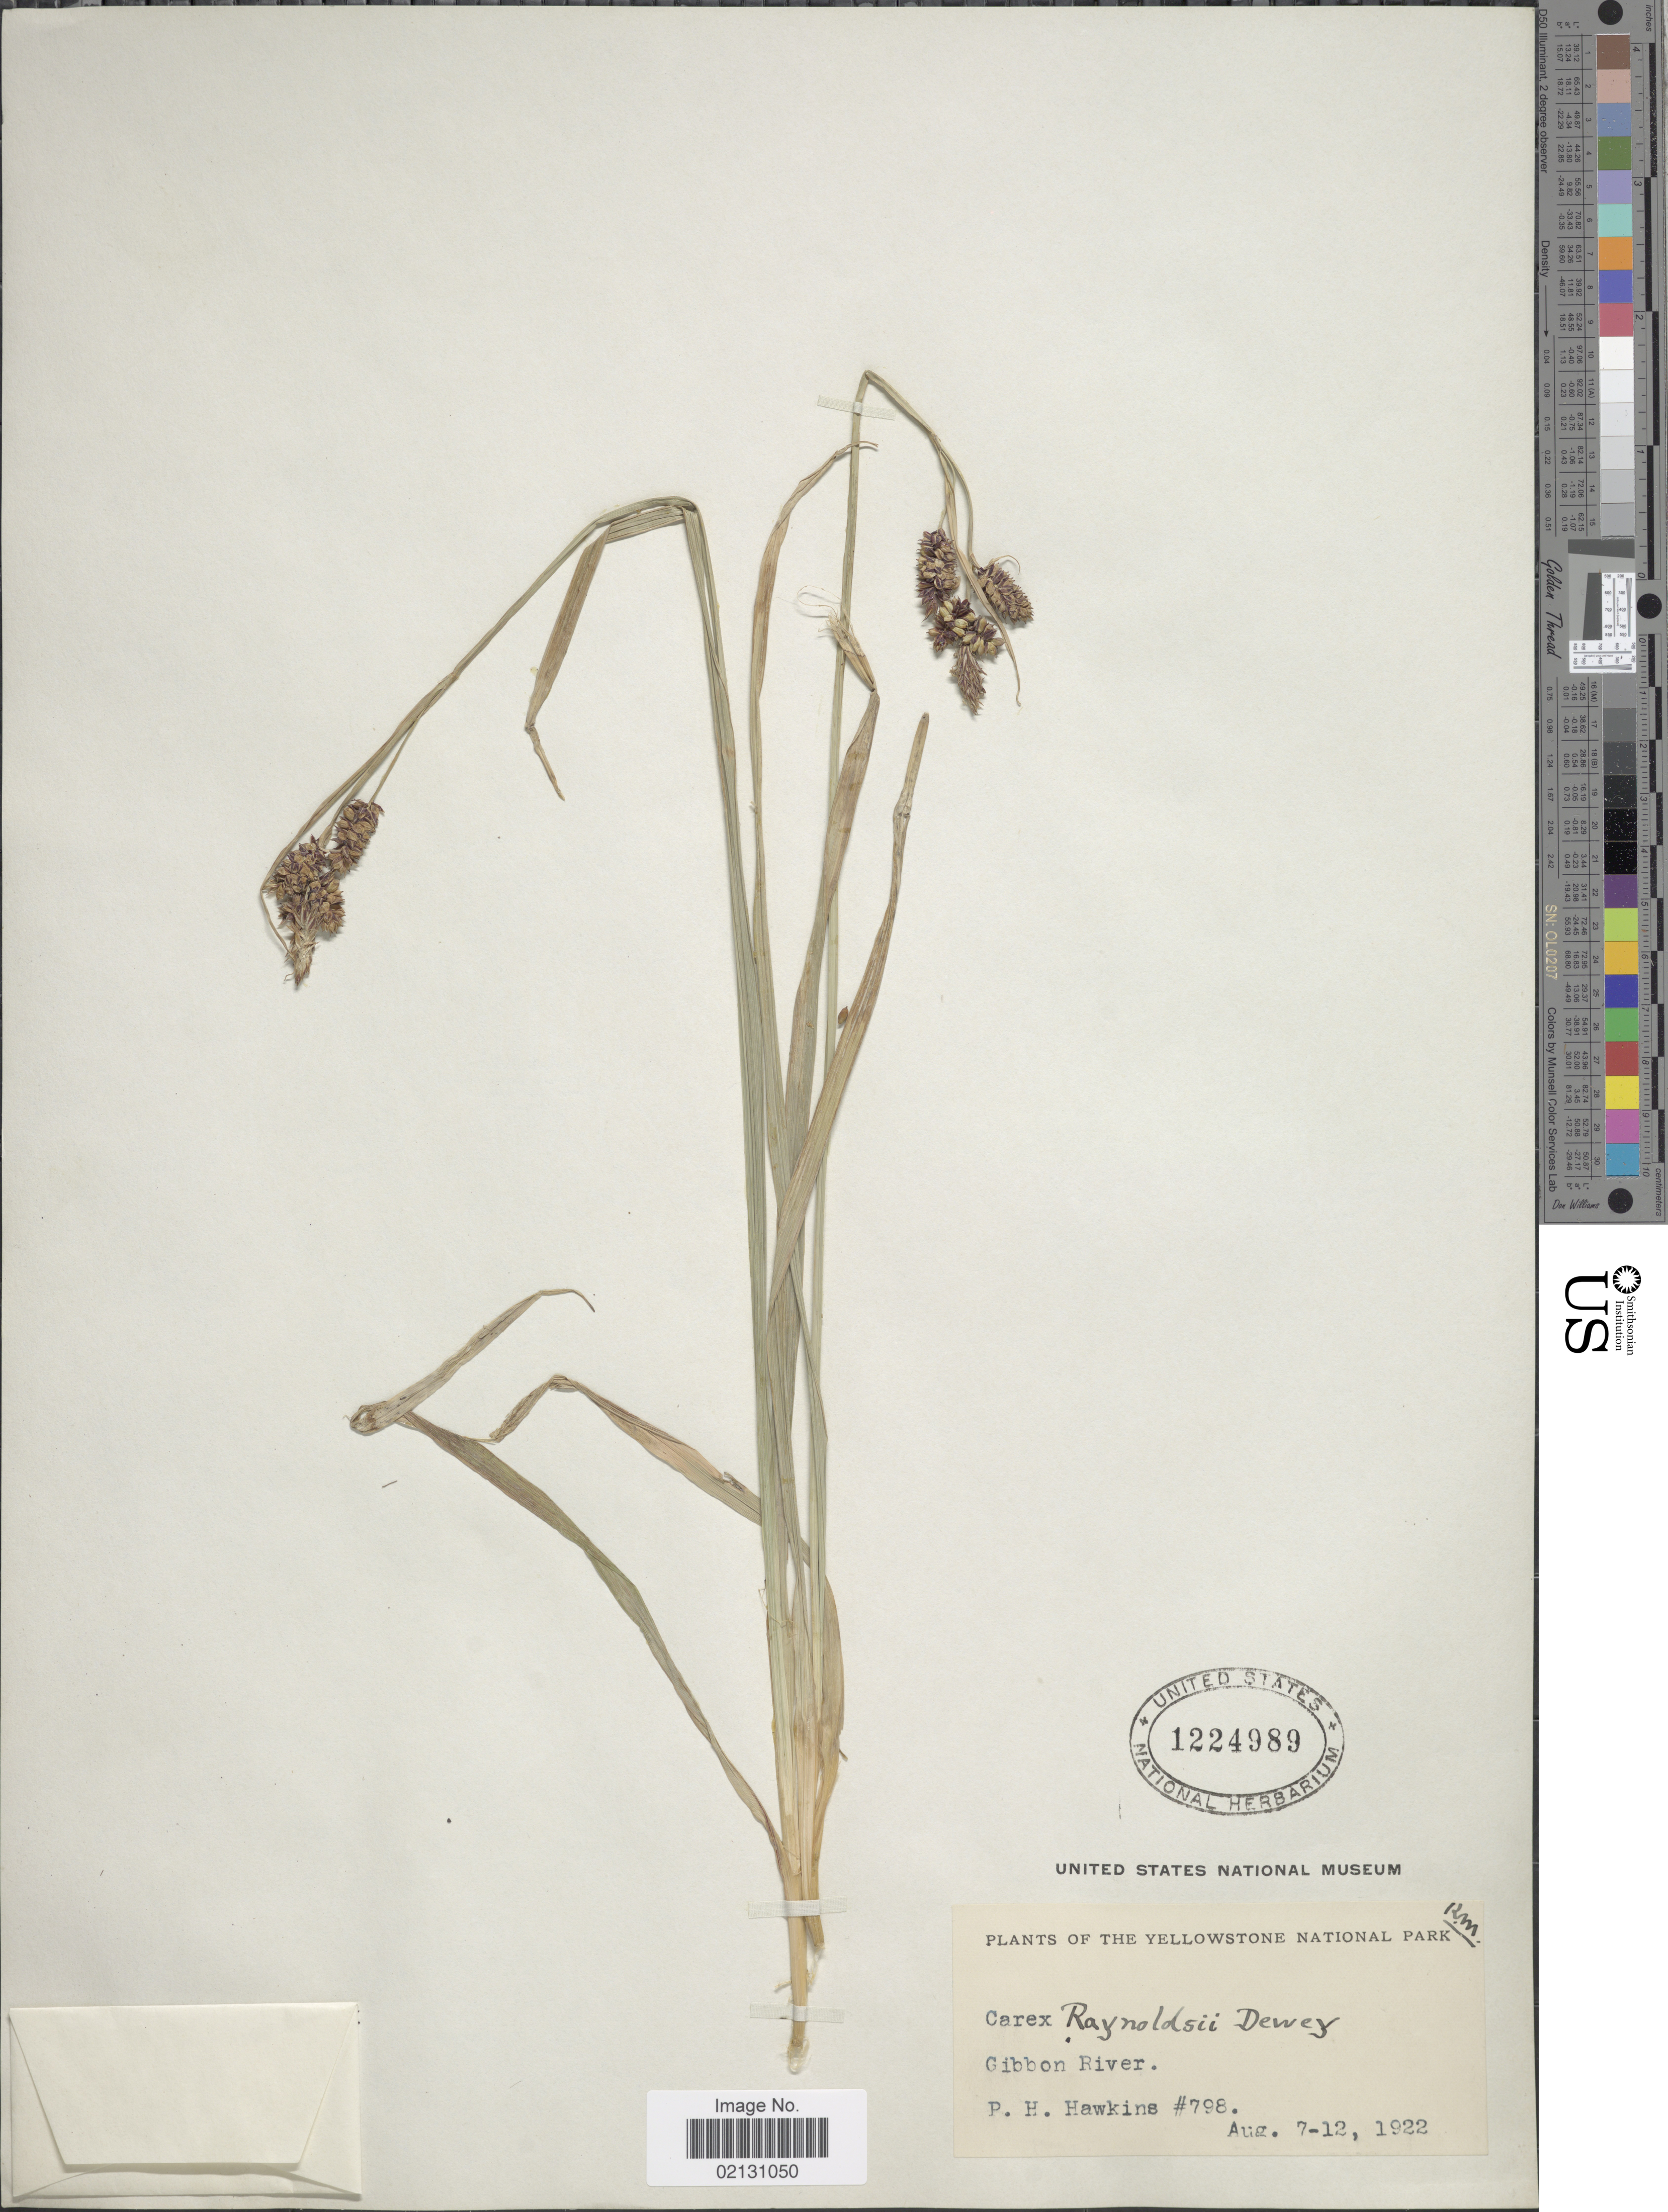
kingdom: Plantae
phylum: Tracheophyta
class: Liliopsida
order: Poales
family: Cyperaceae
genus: Carex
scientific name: Carex raynoldsii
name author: Dewey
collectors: P. Hawkins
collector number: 798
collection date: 1922-08-07/1922-08-12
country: United States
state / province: Wyoming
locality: The Yellowstone National Park, Gibbon River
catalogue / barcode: US 1224989